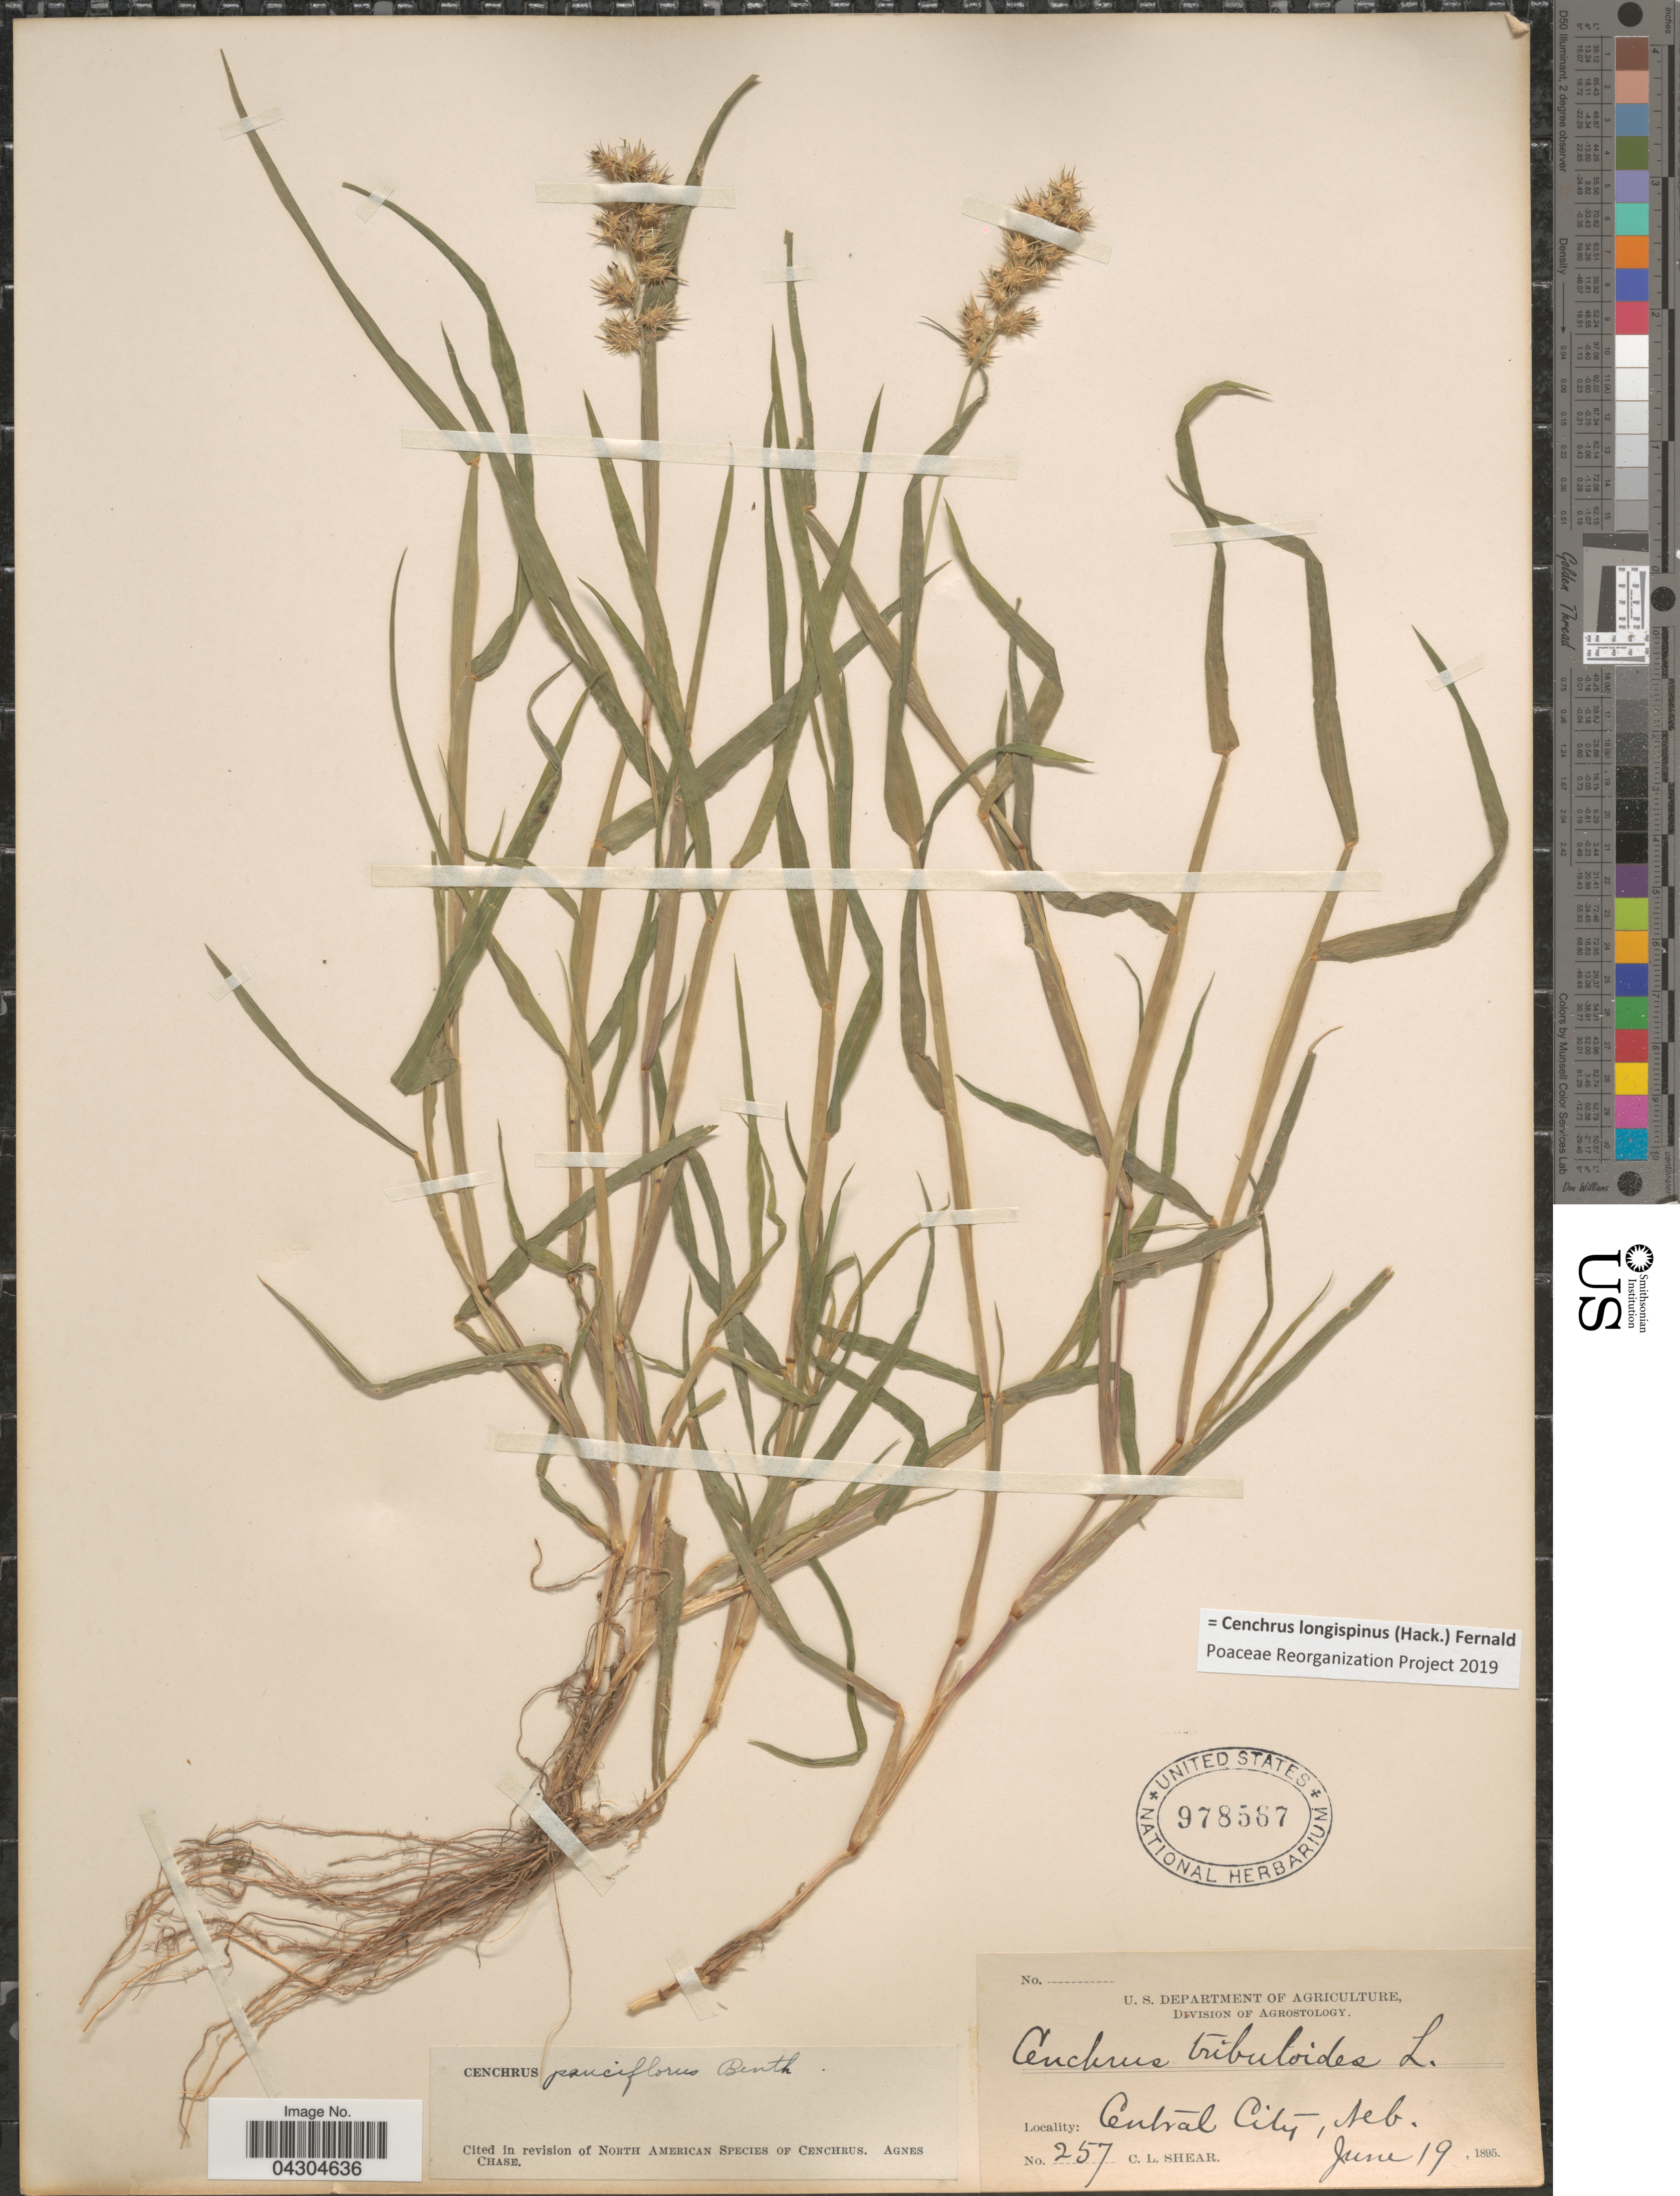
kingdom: Plantae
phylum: Tracheophyta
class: Liliopsida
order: Poales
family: Poaceae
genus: Cenchrus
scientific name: Cenchrus longispinus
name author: (Hack.) Fernald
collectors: C. L. Shear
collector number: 257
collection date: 1895-06-19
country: United States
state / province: Nebraska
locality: Central City.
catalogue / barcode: US 978567